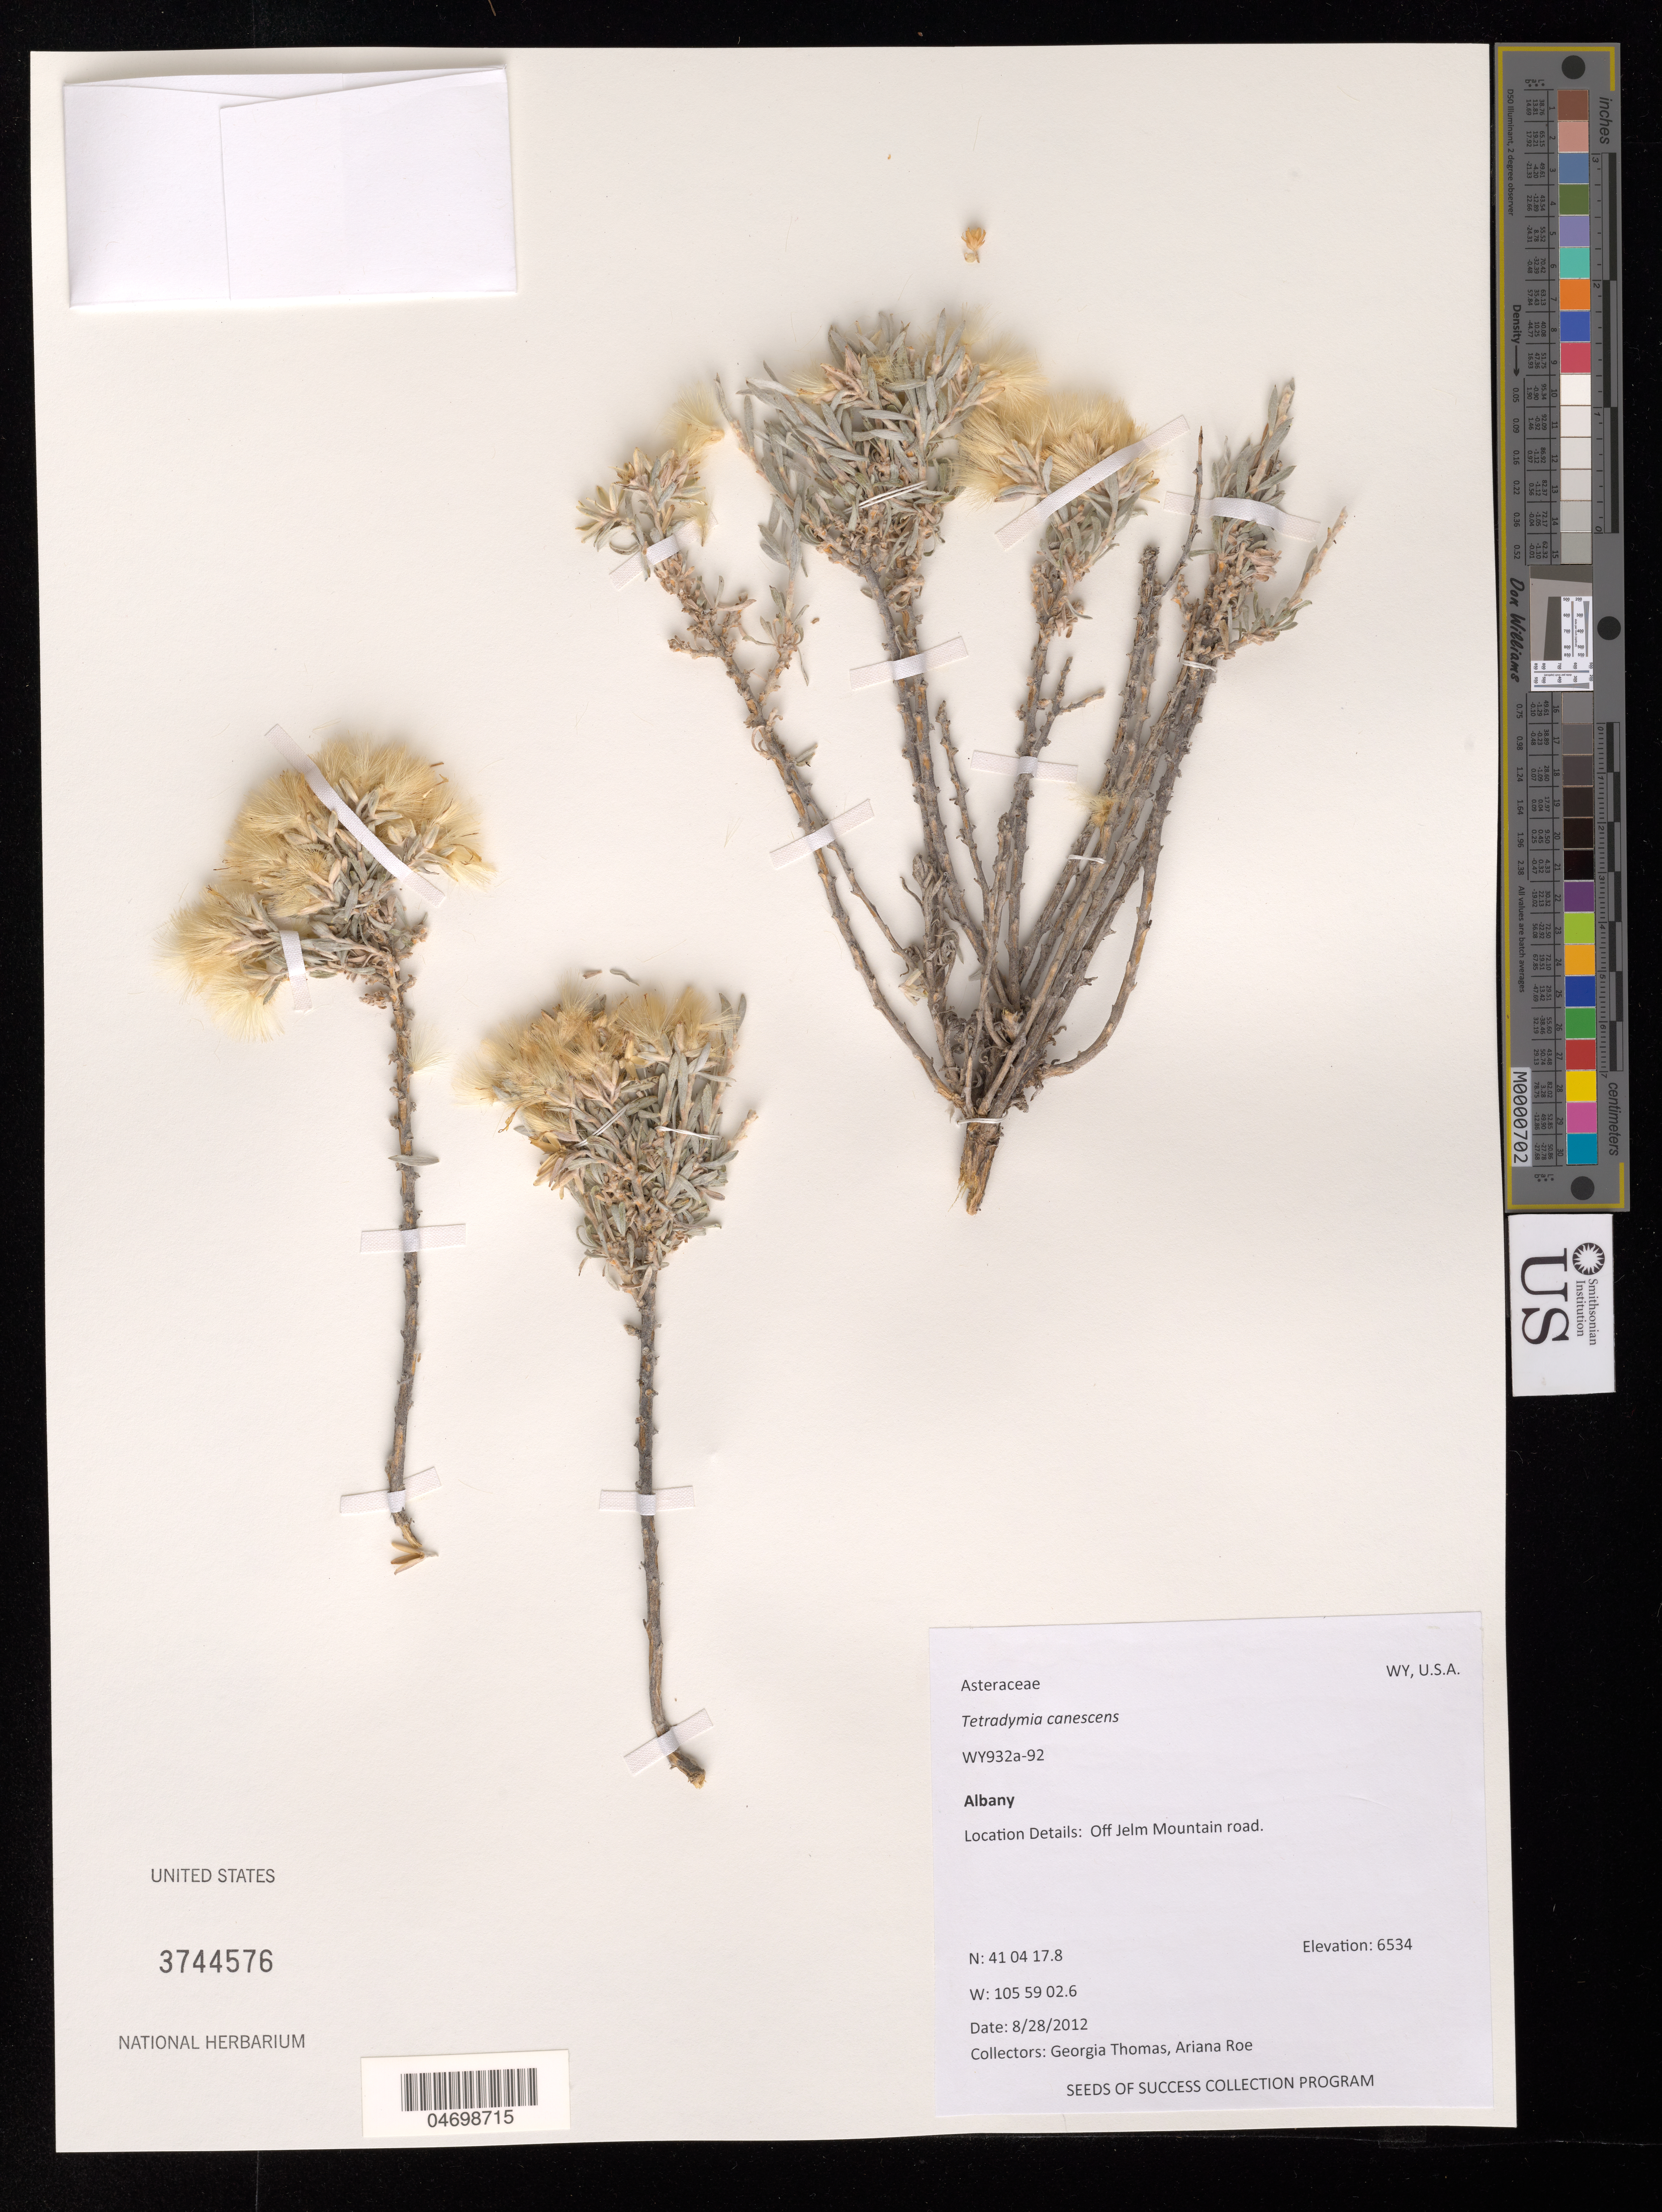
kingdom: Plantae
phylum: Tracheophyta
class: Magnoliopsida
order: Asterales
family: Asteraceae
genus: Tetradymia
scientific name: Tetradymia canescens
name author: DC.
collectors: G. Thomas & A. Roe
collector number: WY932A-92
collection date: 2012-08-28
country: United States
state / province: Wyoming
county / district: Albany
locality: Off Jelm Mtn road.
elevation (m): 1992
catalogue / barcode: US 3744576